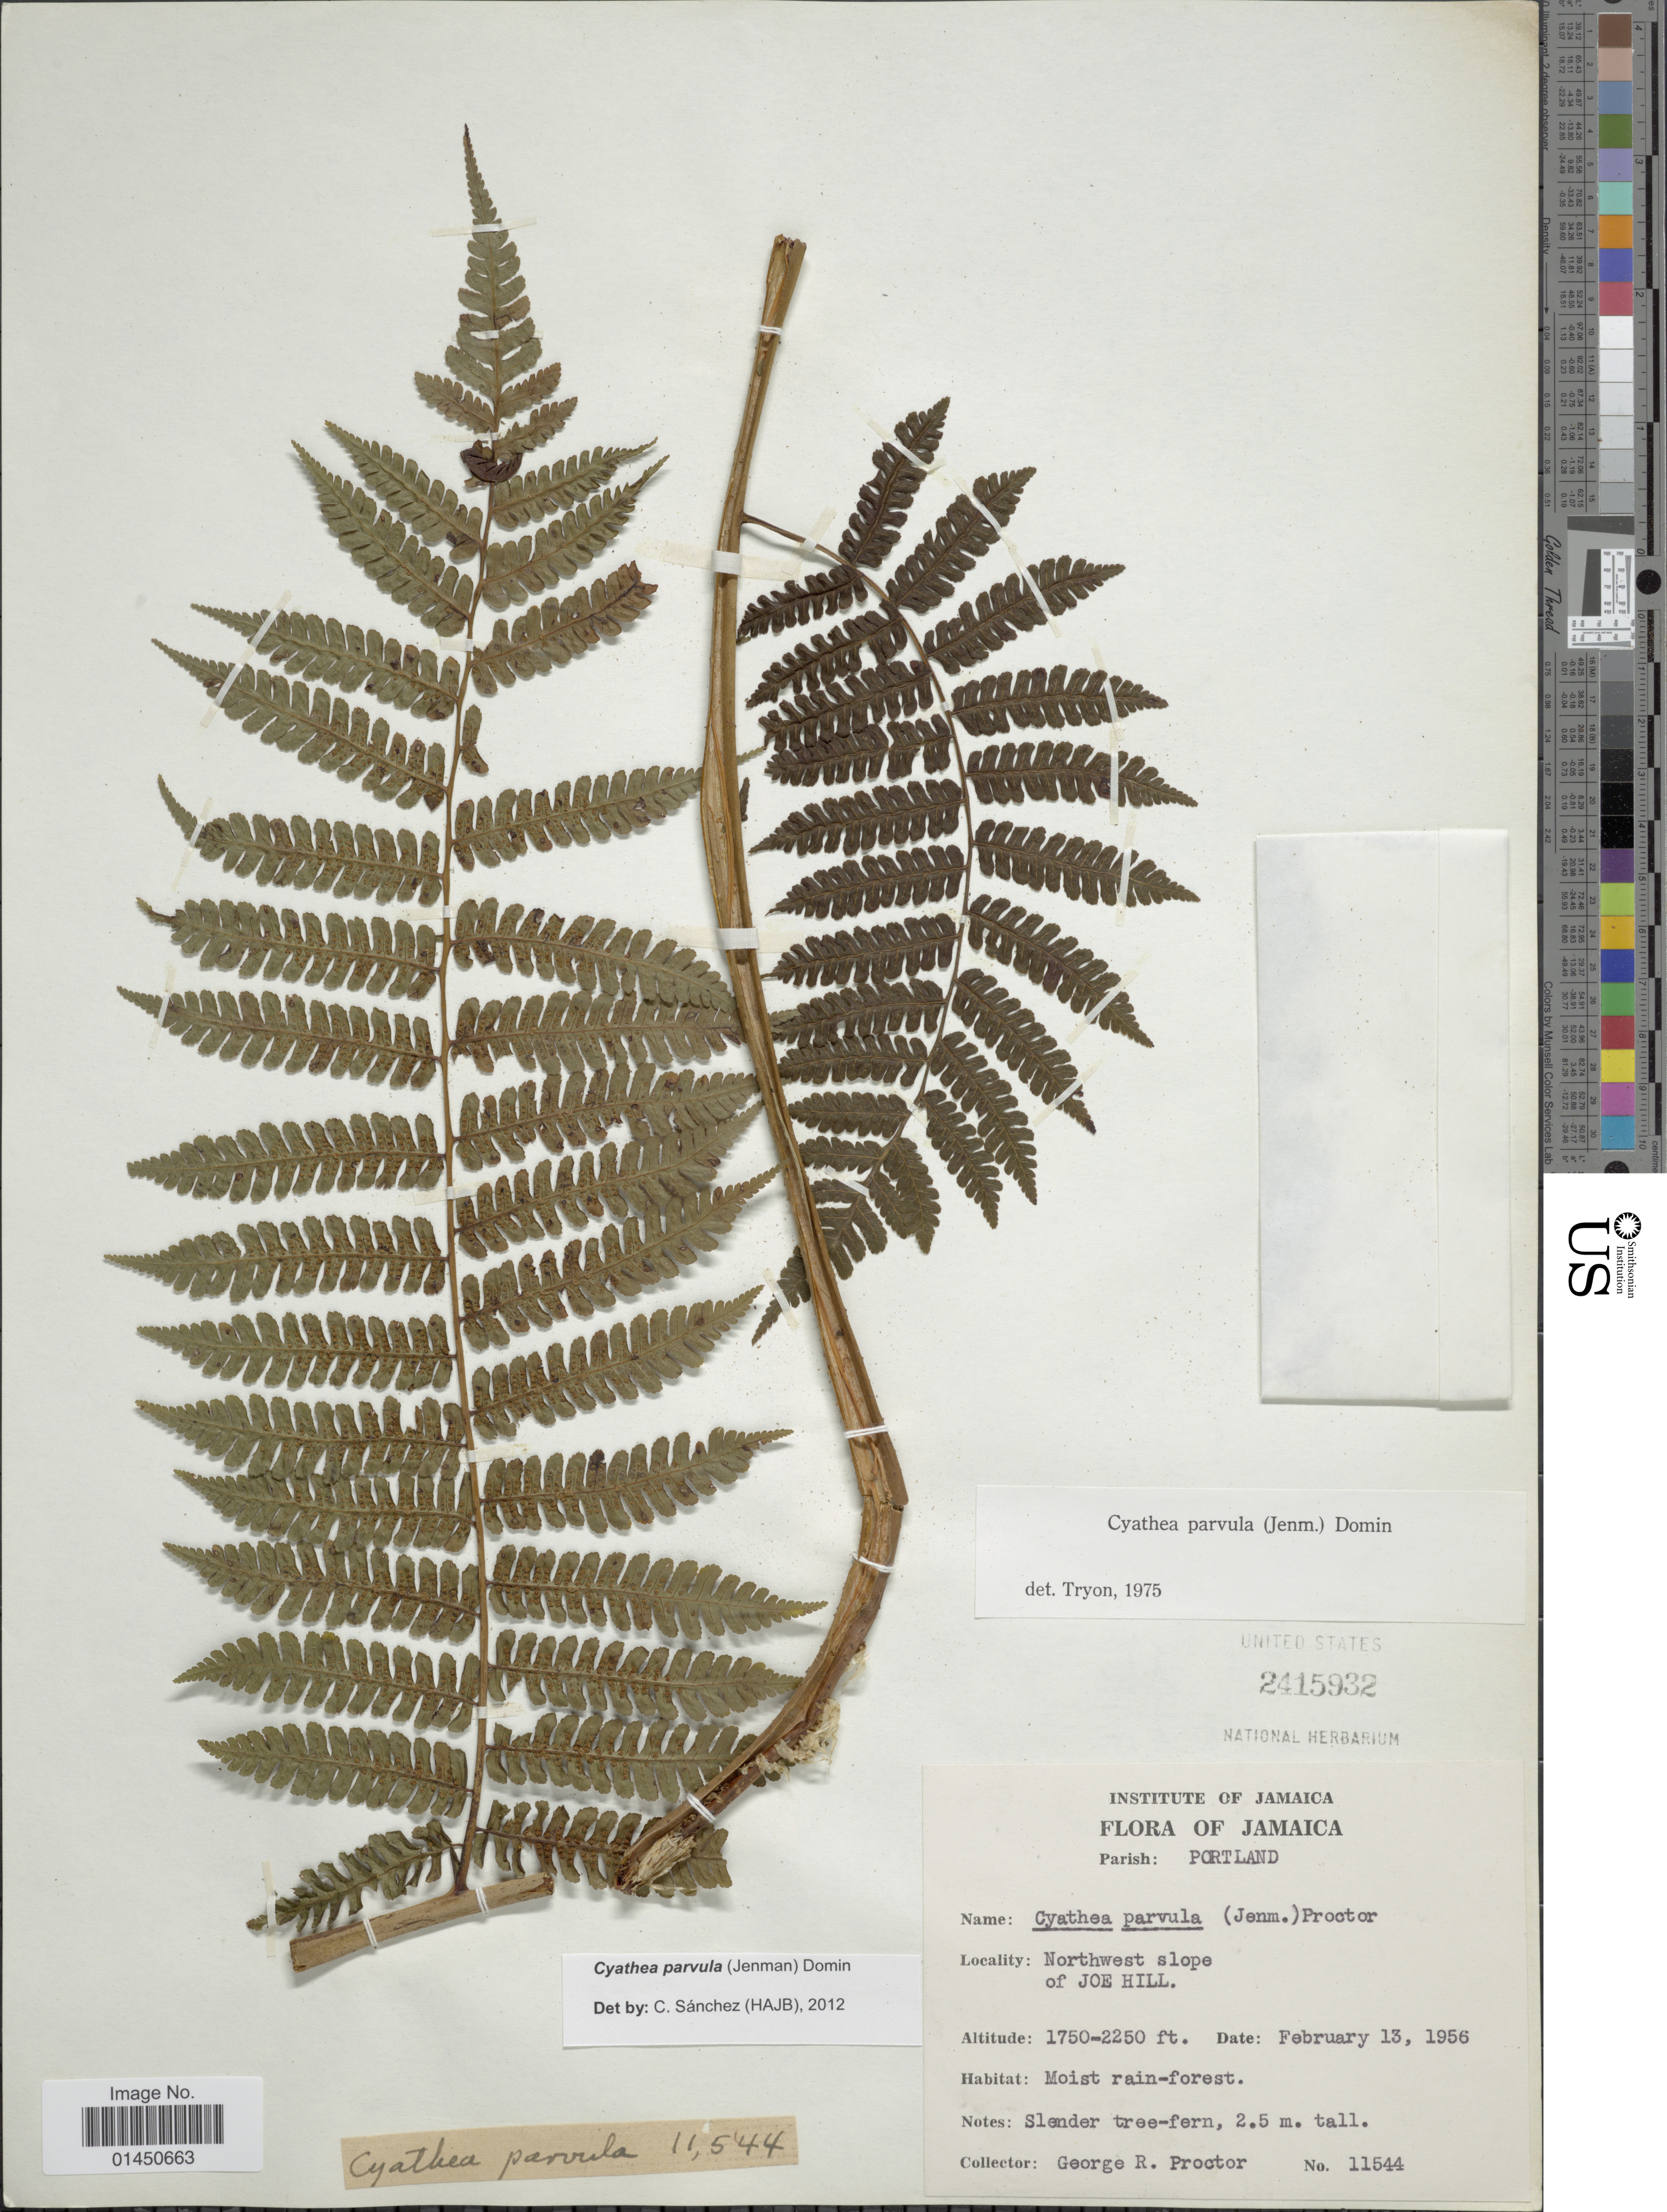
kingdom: Plantae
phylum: Tracheophyta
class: Polypodiopsida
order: Cyatheales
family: Cyatheaceae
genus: Cyathea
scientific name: Cyathea parvula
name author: (Jenman) Domin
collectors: G. R. Proctor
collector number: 11544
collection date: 1956-02-13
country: Jamaica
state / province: Portland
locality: Northwest slope of Joe Hill.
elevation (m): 533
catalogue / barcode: US 2415932